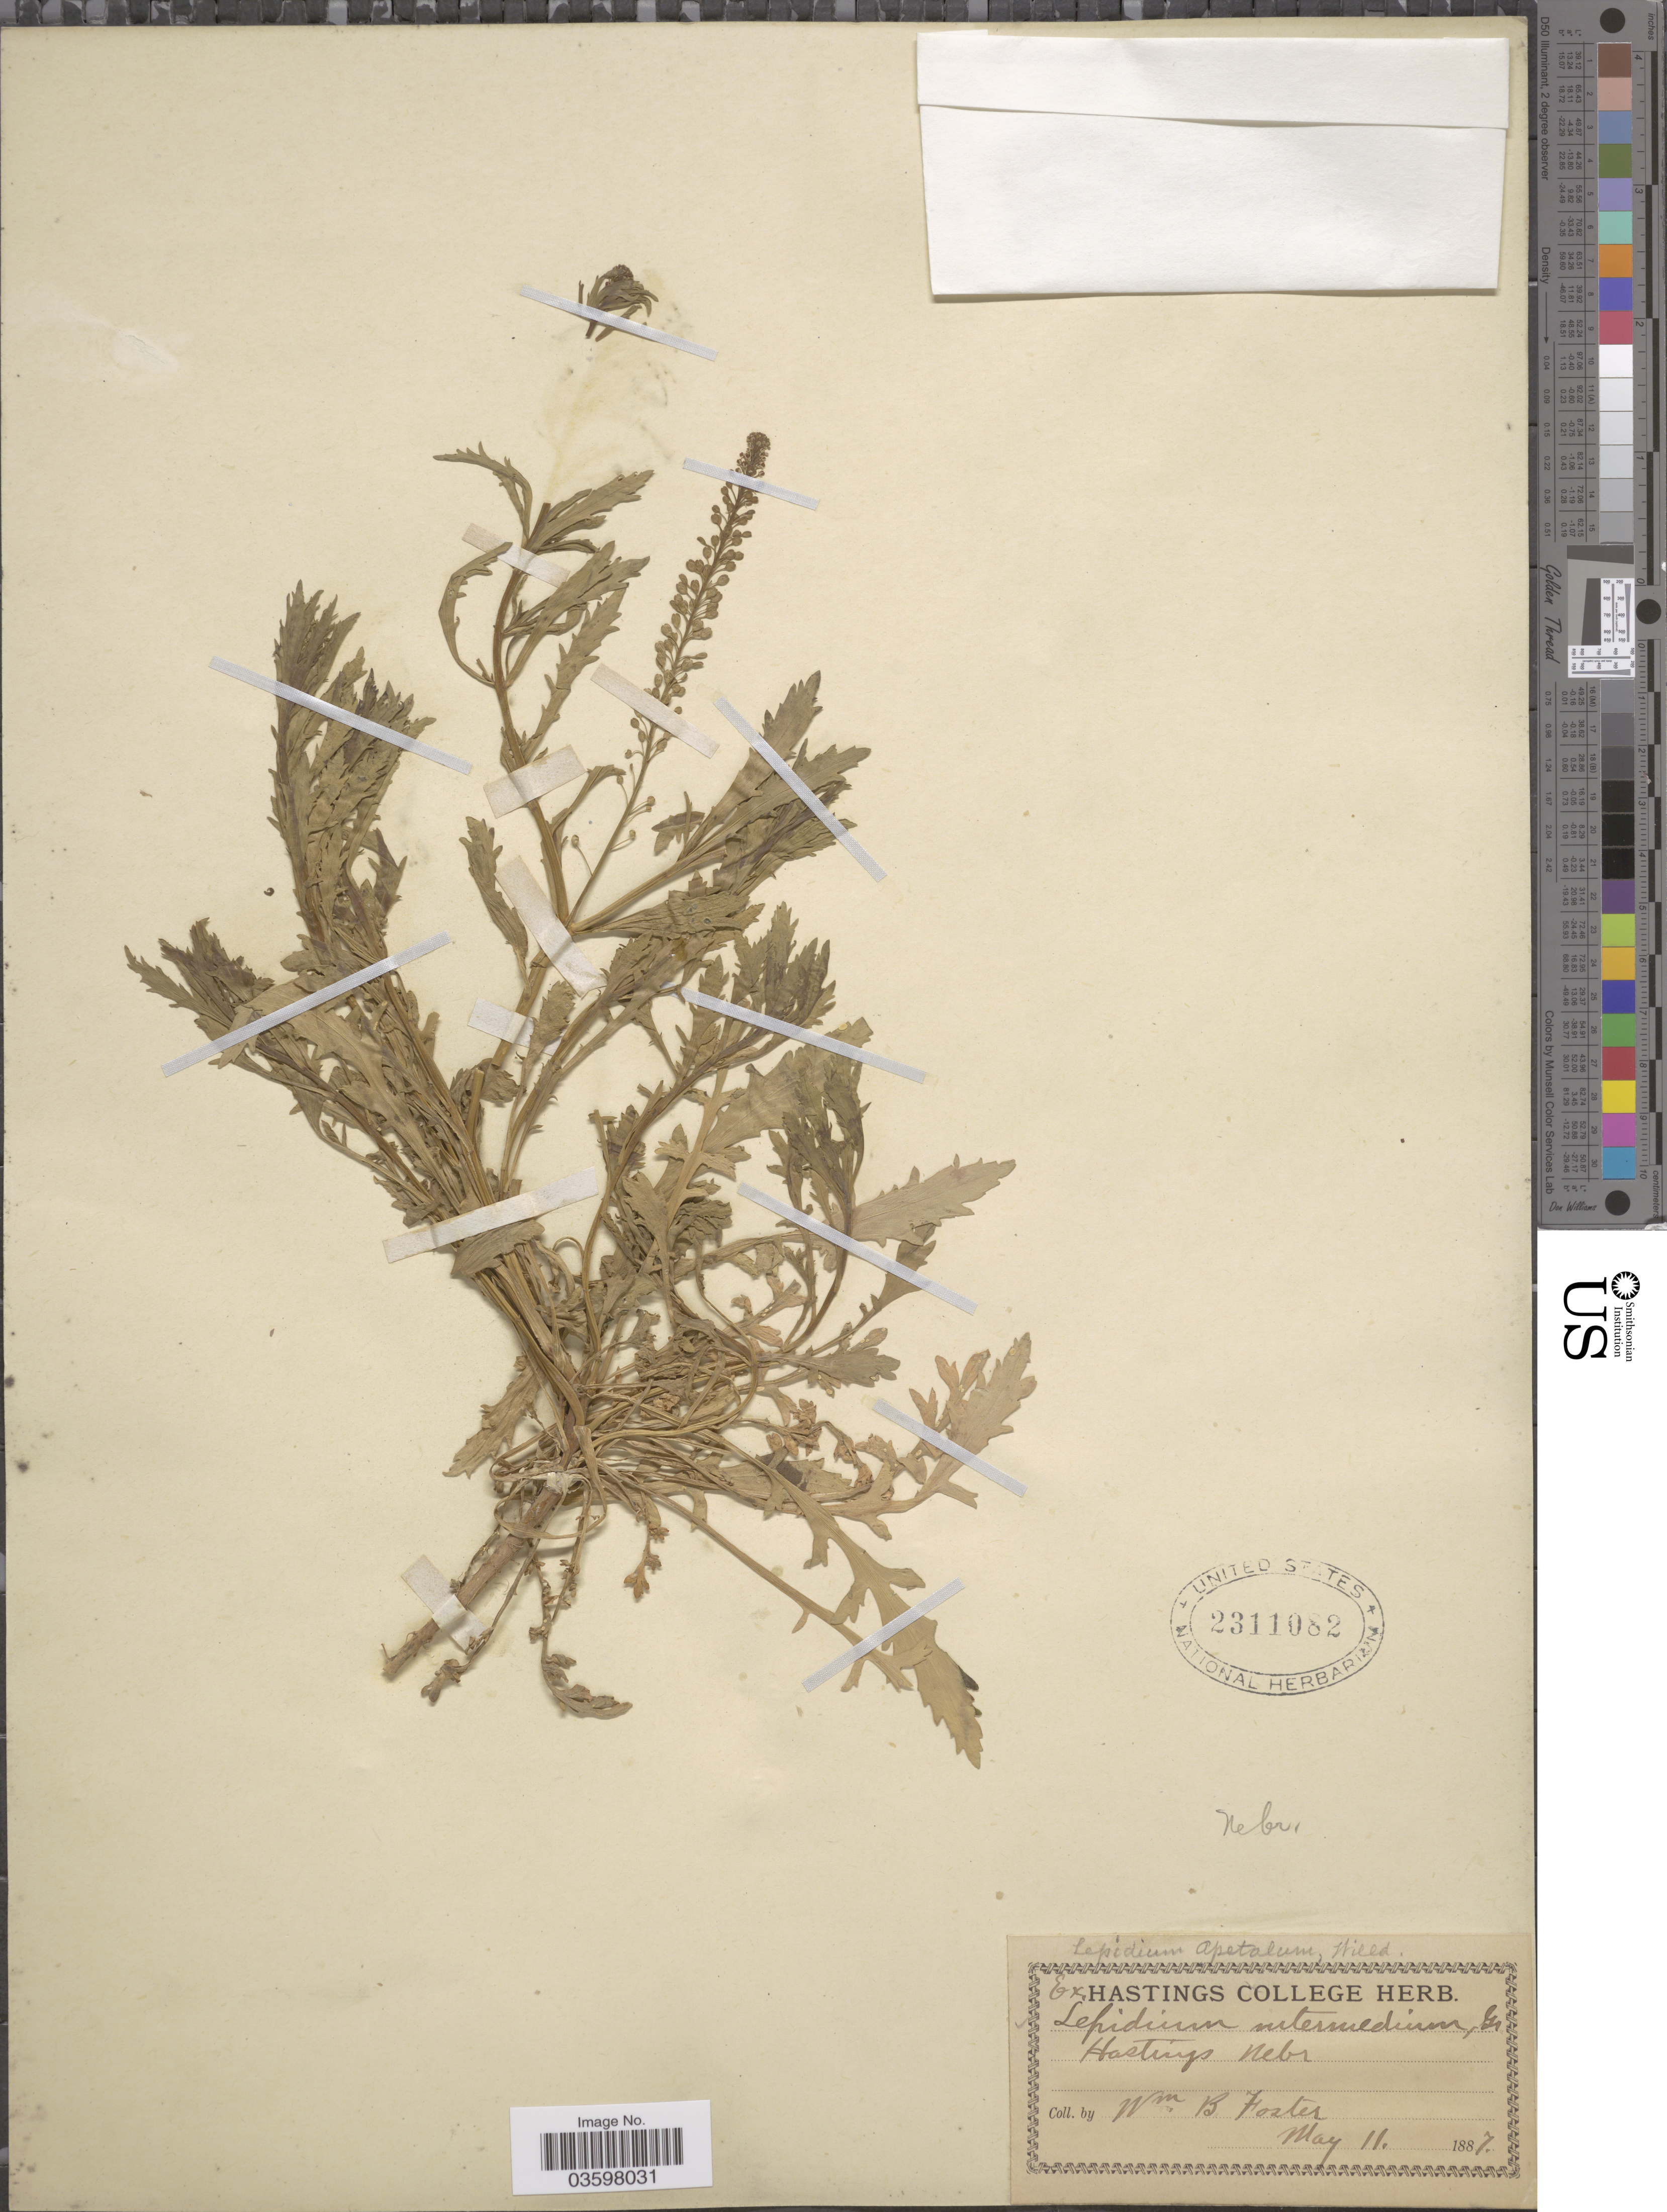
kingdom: Plantae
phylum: Tracheophyta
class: Magnoliopsida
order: Brassicales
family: Brassicaceae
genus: Lepidium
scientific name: Lepidium densiflorum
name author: Schrad.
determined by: Al-Shehbaz, I. A., (MO), Missouri Botanical Garden (UNITED STATES)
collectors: W. Foster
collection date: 1887-05-11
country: United States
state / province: Nebraska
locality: Hastings.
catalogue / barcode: US 2311082